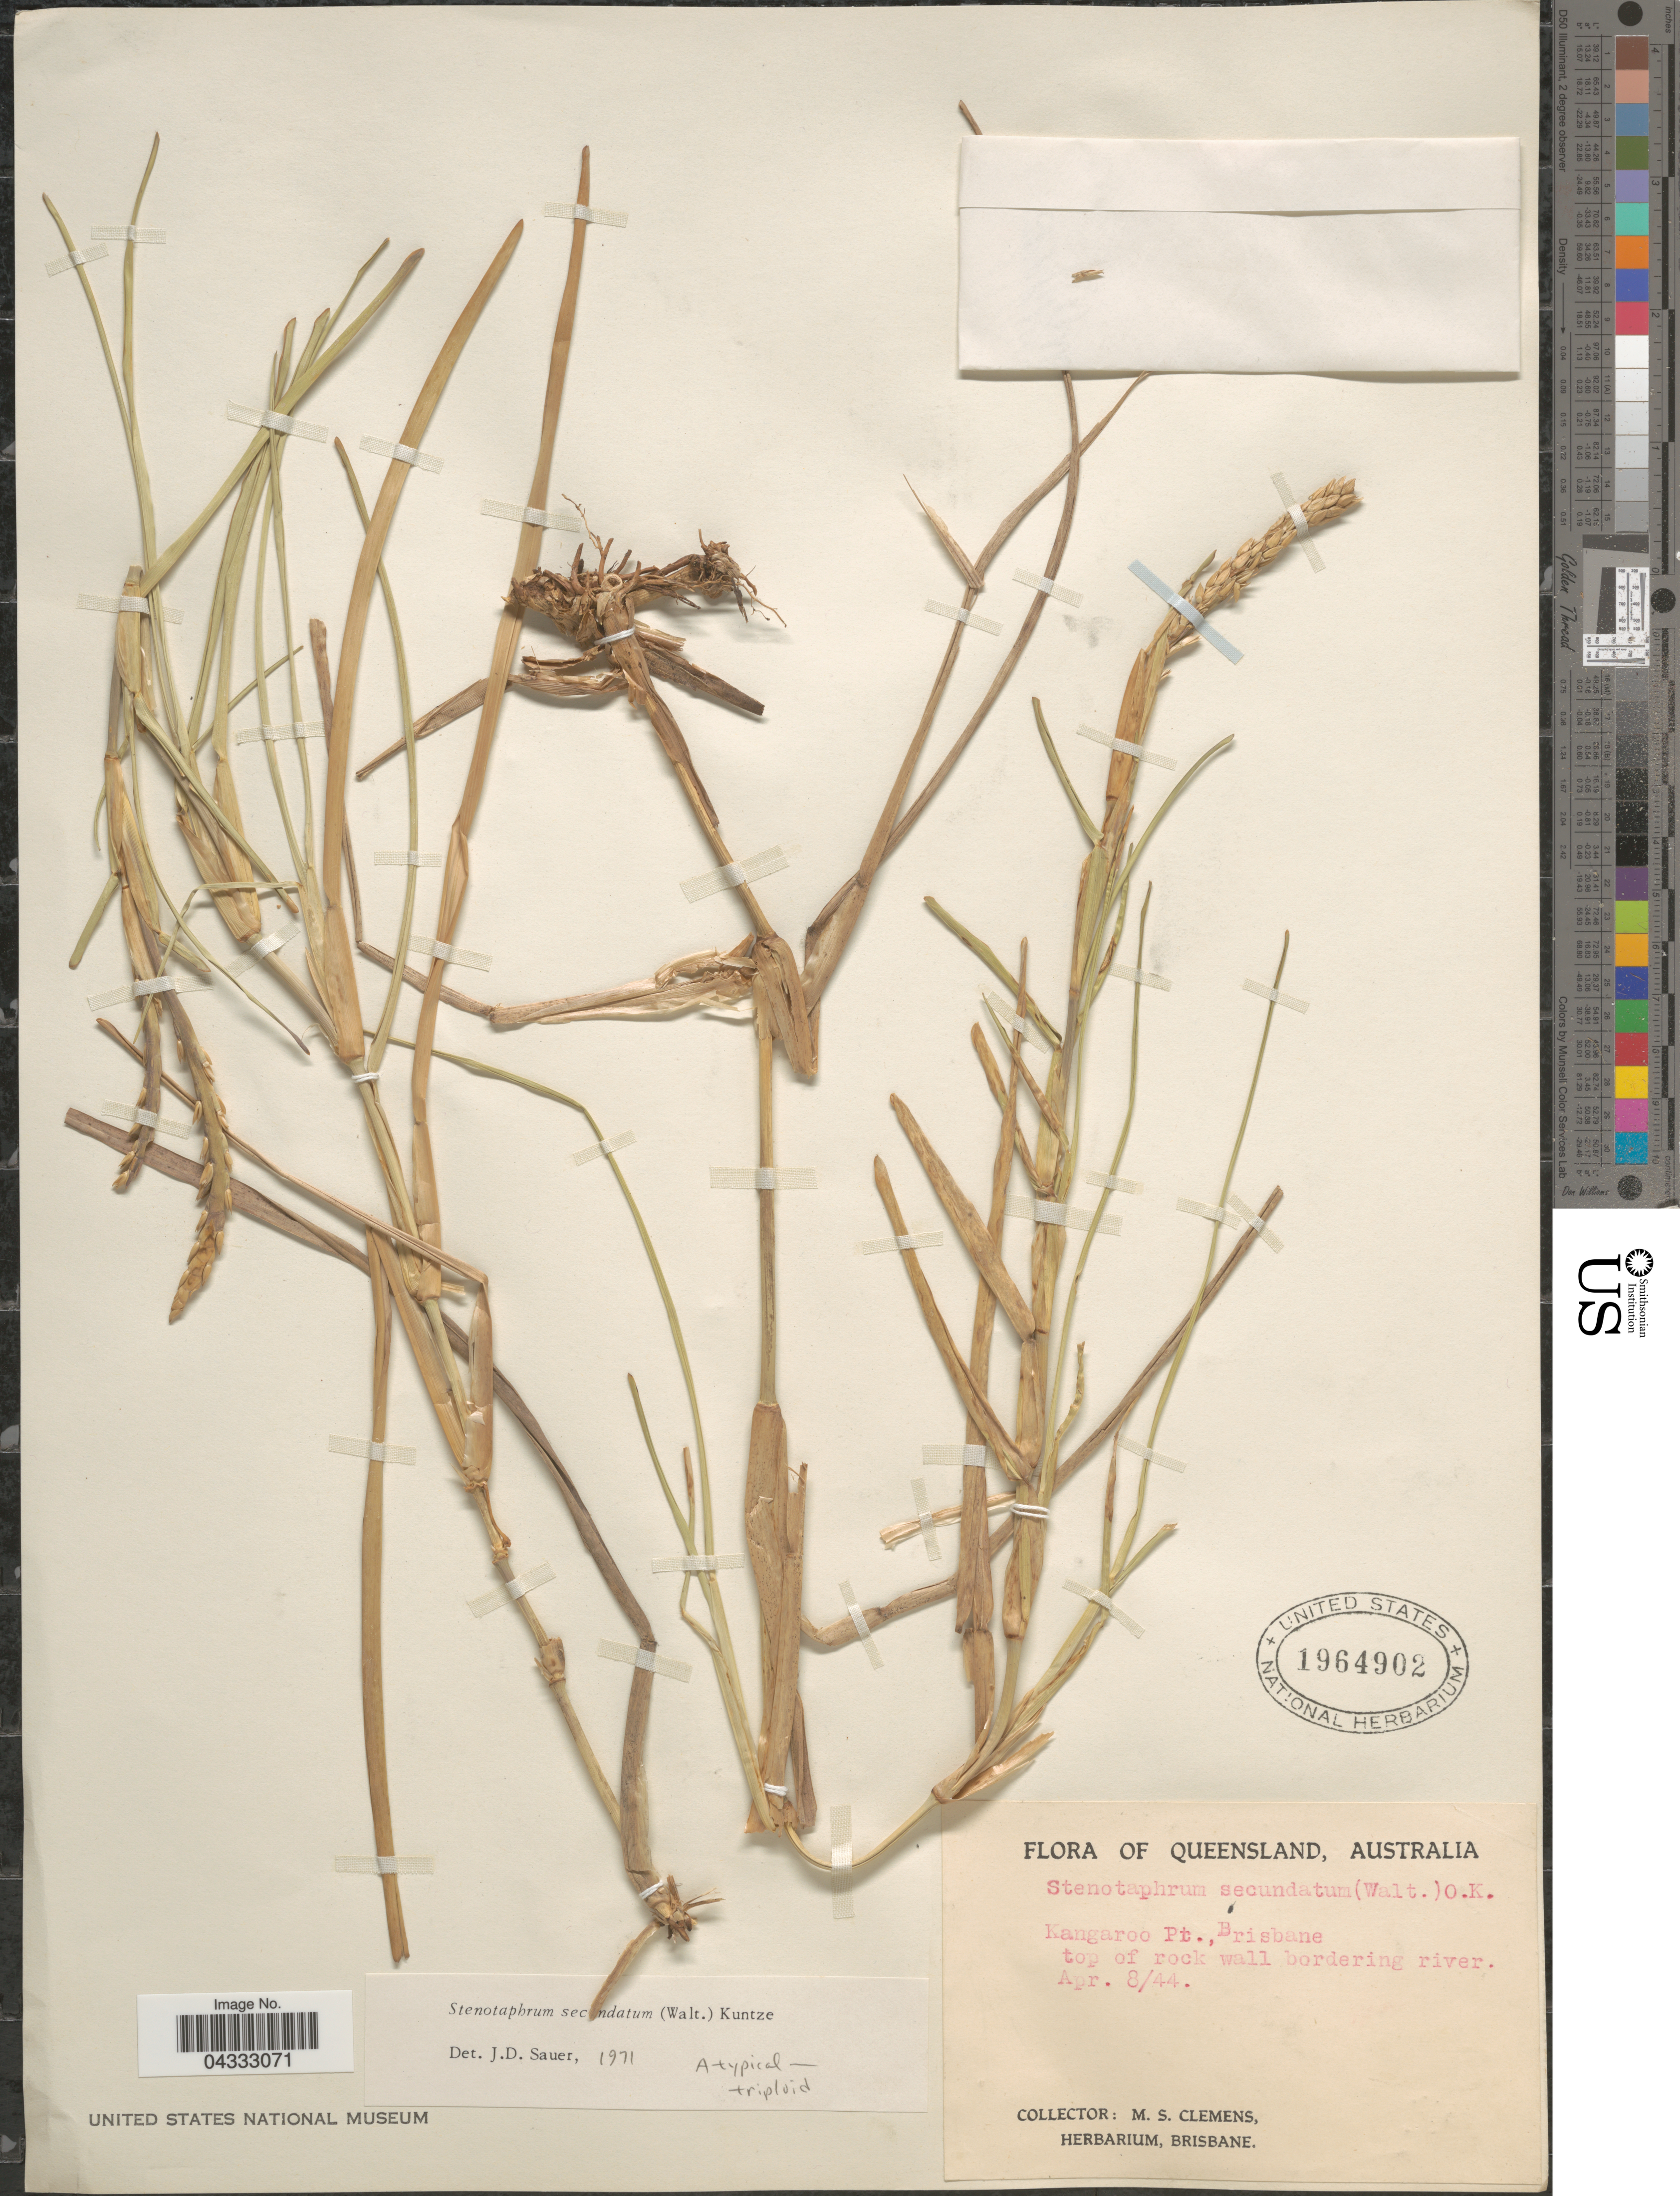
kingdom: Plantae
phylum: Tracheophyta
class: Liliopsida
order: Poales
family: Poaceae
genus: Stenotaphrum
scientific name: Stenotaphrum secundatum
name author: (Walter) Kuntze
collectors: M. S. Clemens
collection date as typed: Transcribed d/m/y: 8/4/44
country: Australia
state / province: Queensland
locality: Kangaroo Pt., Brisbane top of rock wall bordering river.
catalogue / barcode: US 1964902